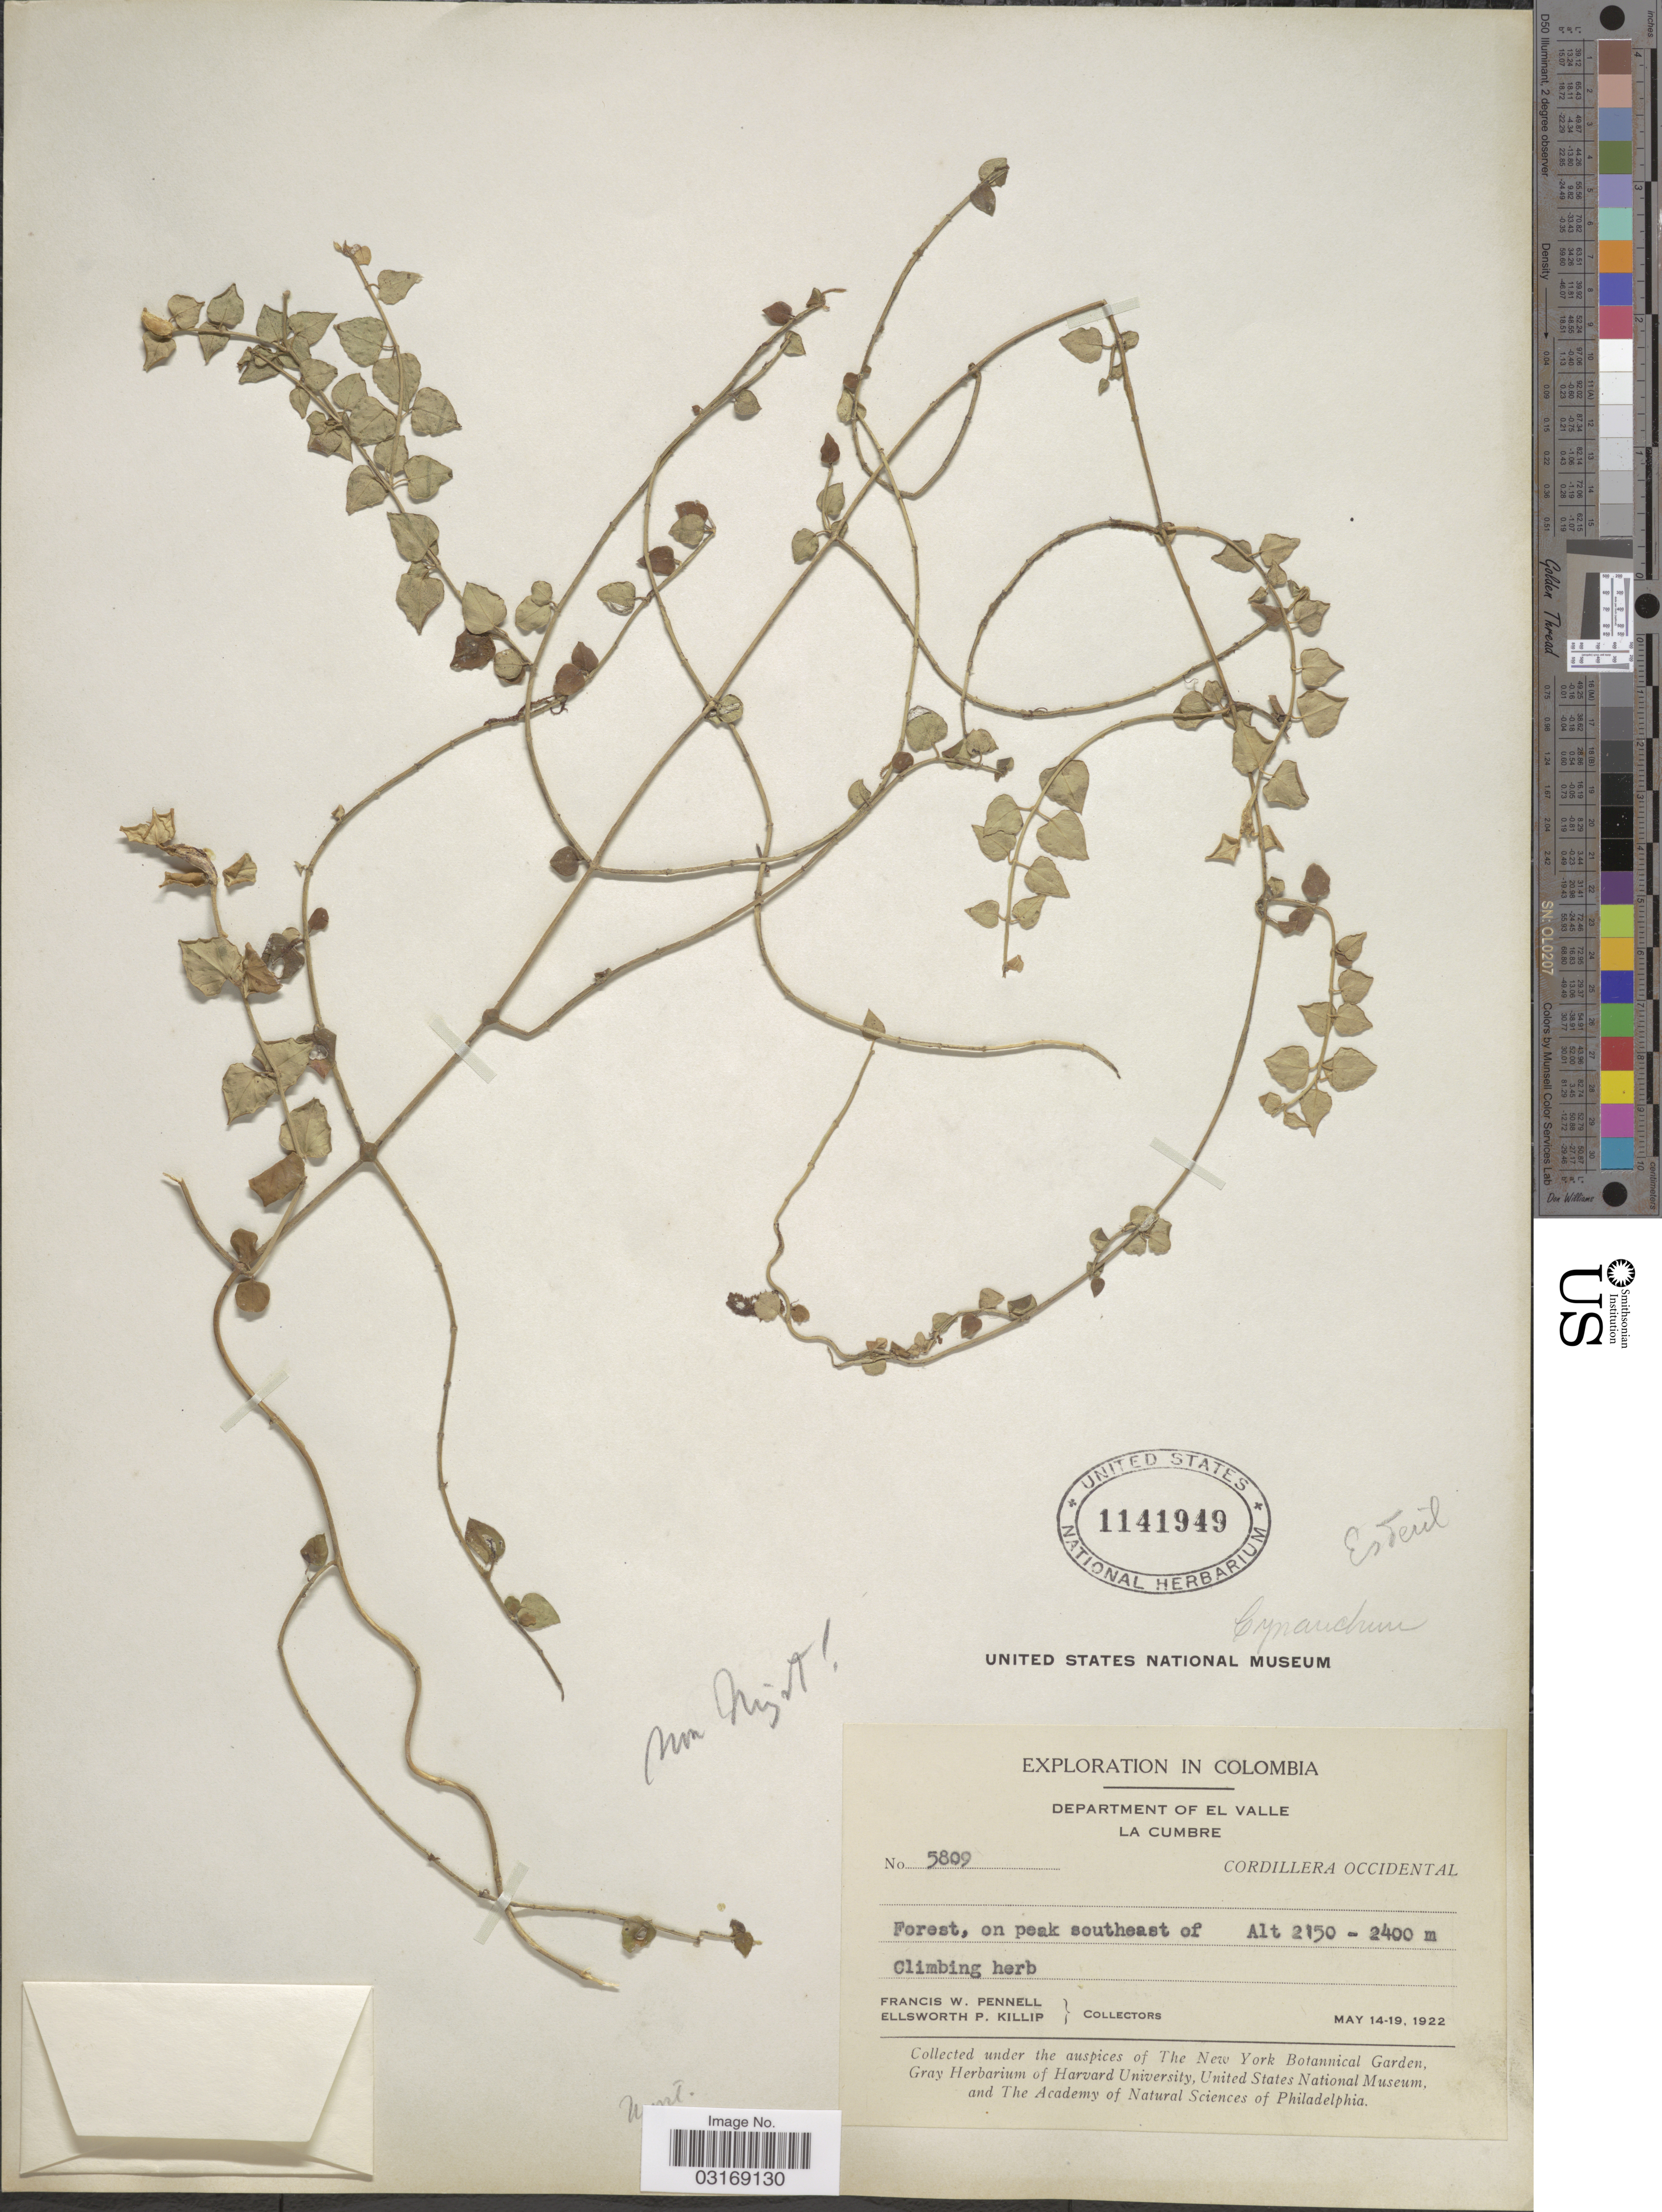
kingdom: Plantae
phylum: Tracheophyta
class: Magnoliopsida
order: Gentianales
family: Apocynaceae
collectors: F. W. Pennell & E. P. Killip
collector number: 5809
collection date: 1922-05-14/1922-05-19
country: Colombia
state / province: Valle del Cauca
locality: Department of El Valle. La Cumbre. Cordillera Occidental. Forest, on peak southeast of.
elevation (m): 2150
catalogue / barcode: US 1141949